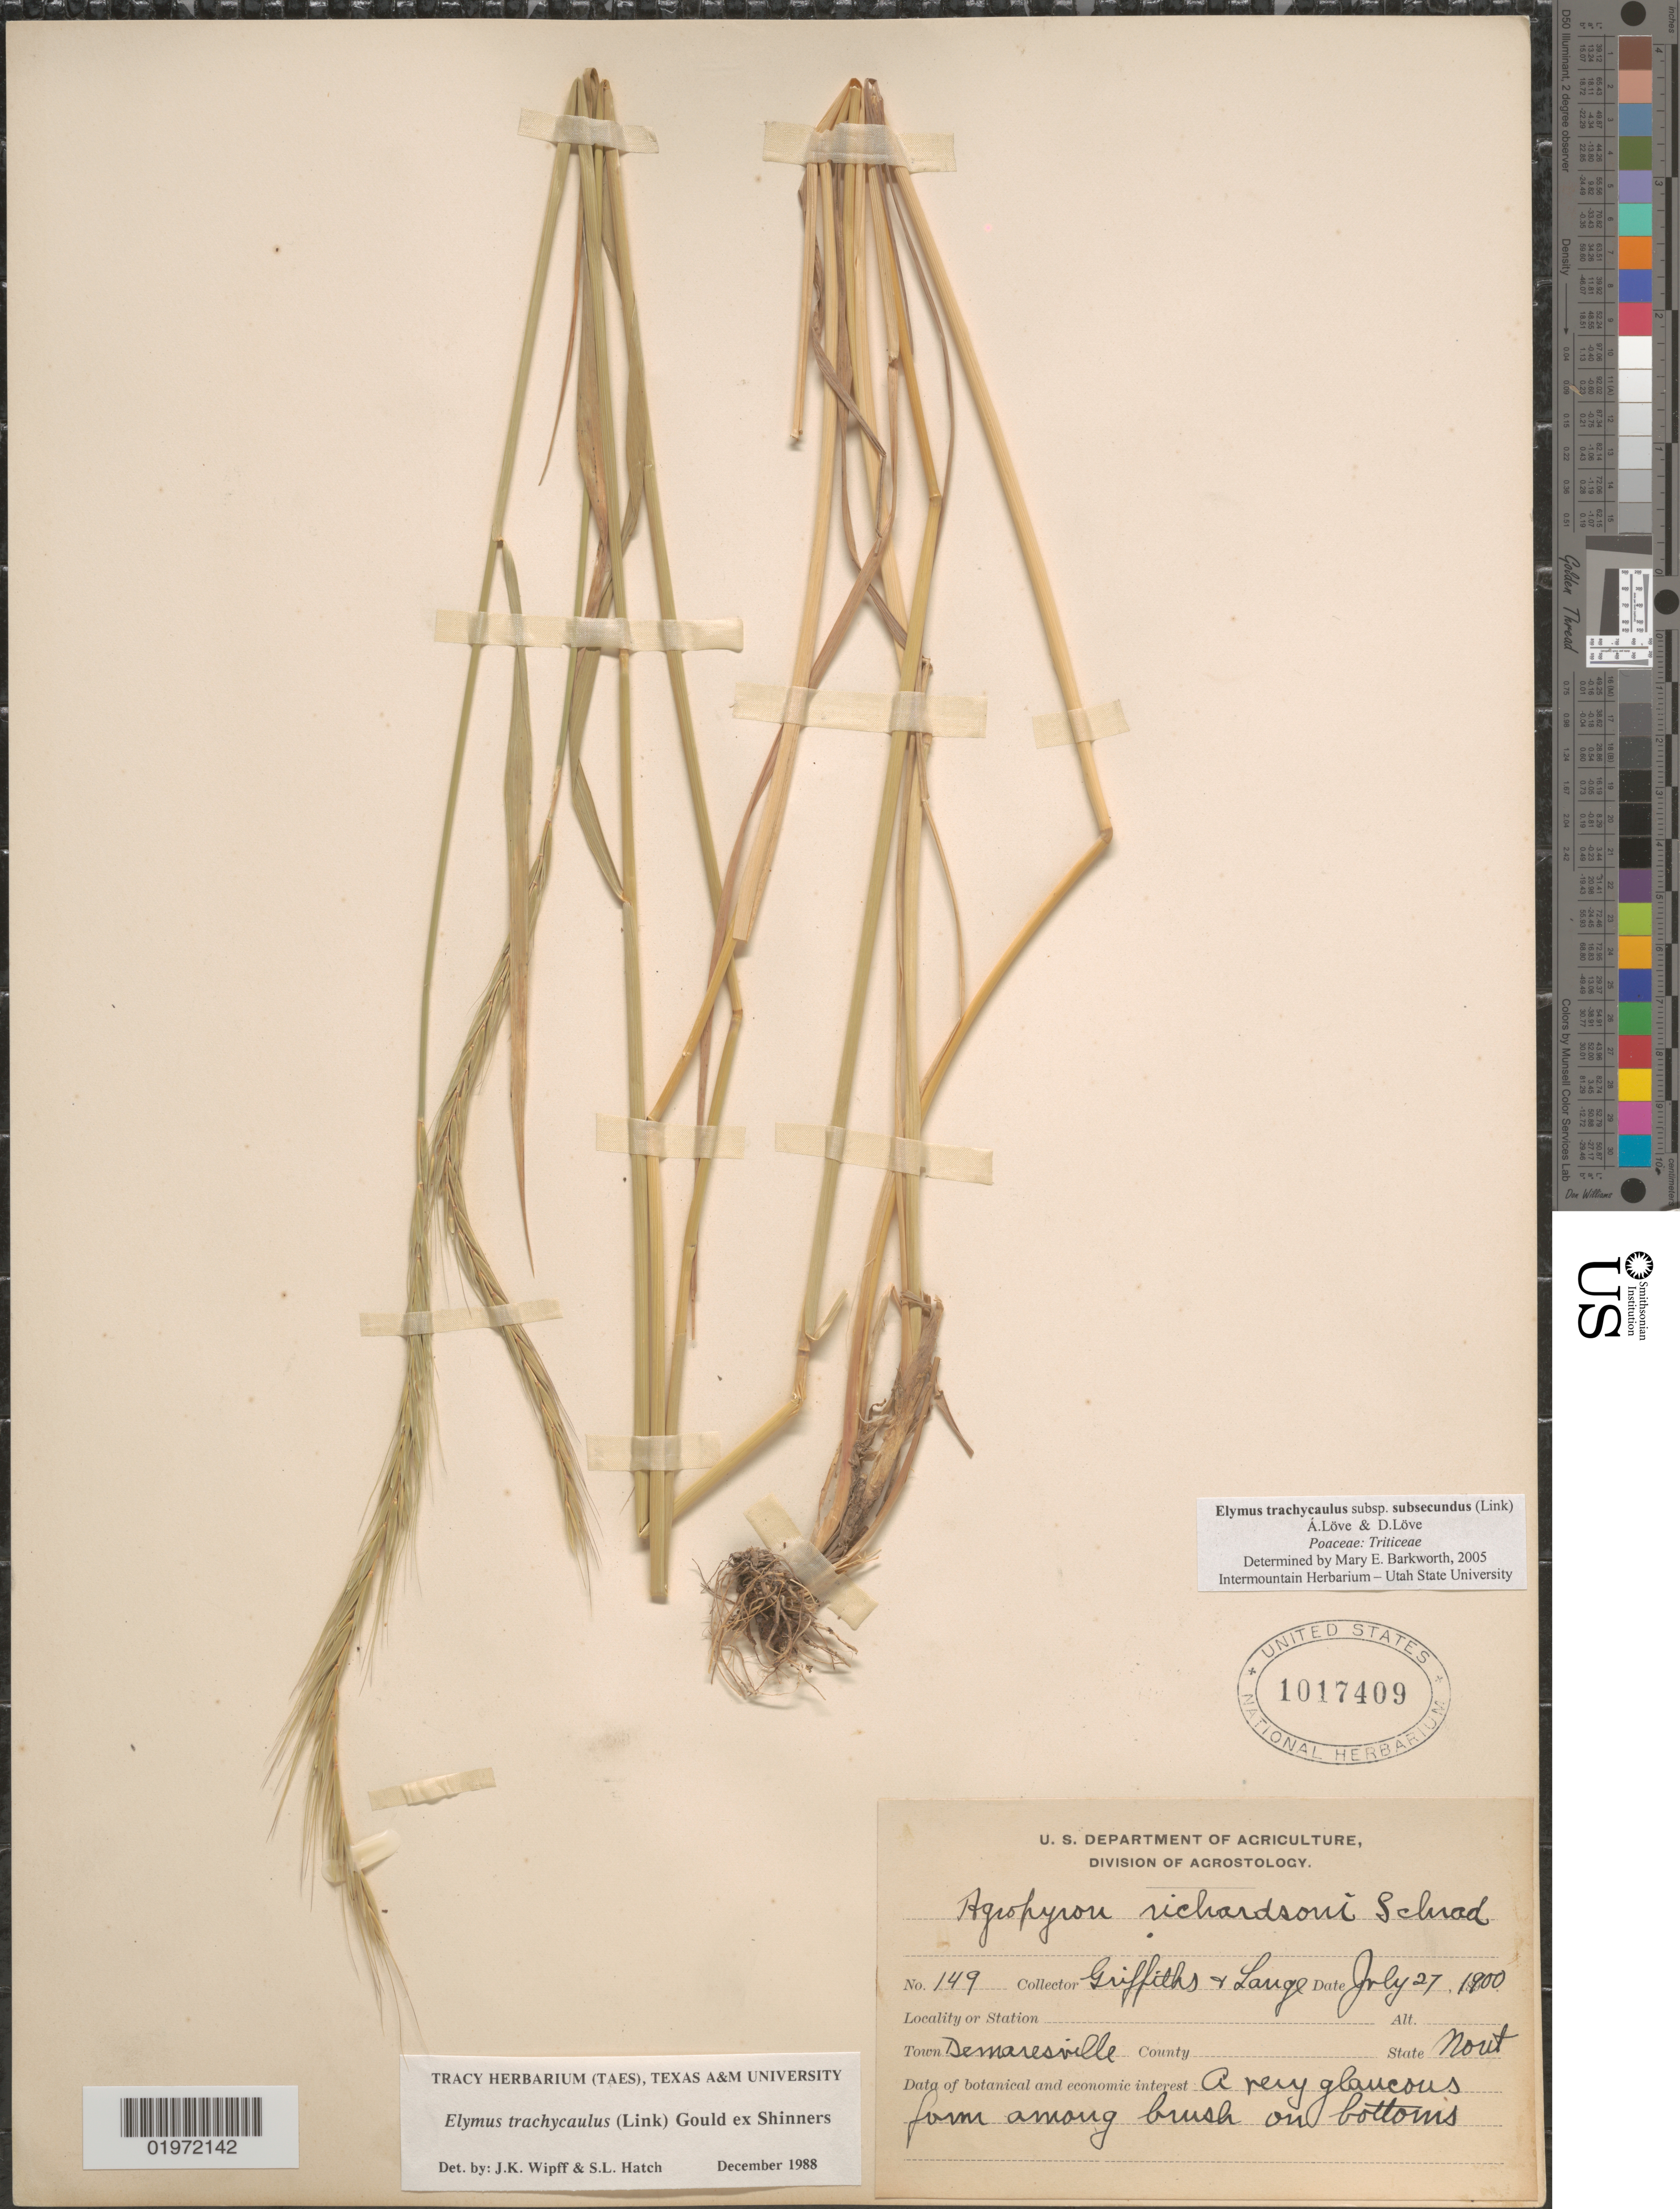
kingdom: Plantae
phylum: Tracheophyta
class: Liliopsida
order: Poales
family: Poaceae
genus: Elymus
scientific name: Elymus trachycaulus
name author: (Link) Gould ex Shinners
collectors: -- Griffiths & -- Lange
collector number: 149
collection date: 1900-07-27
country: United States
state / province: Montana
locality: Town Demaresville.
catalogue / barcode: US 1017409